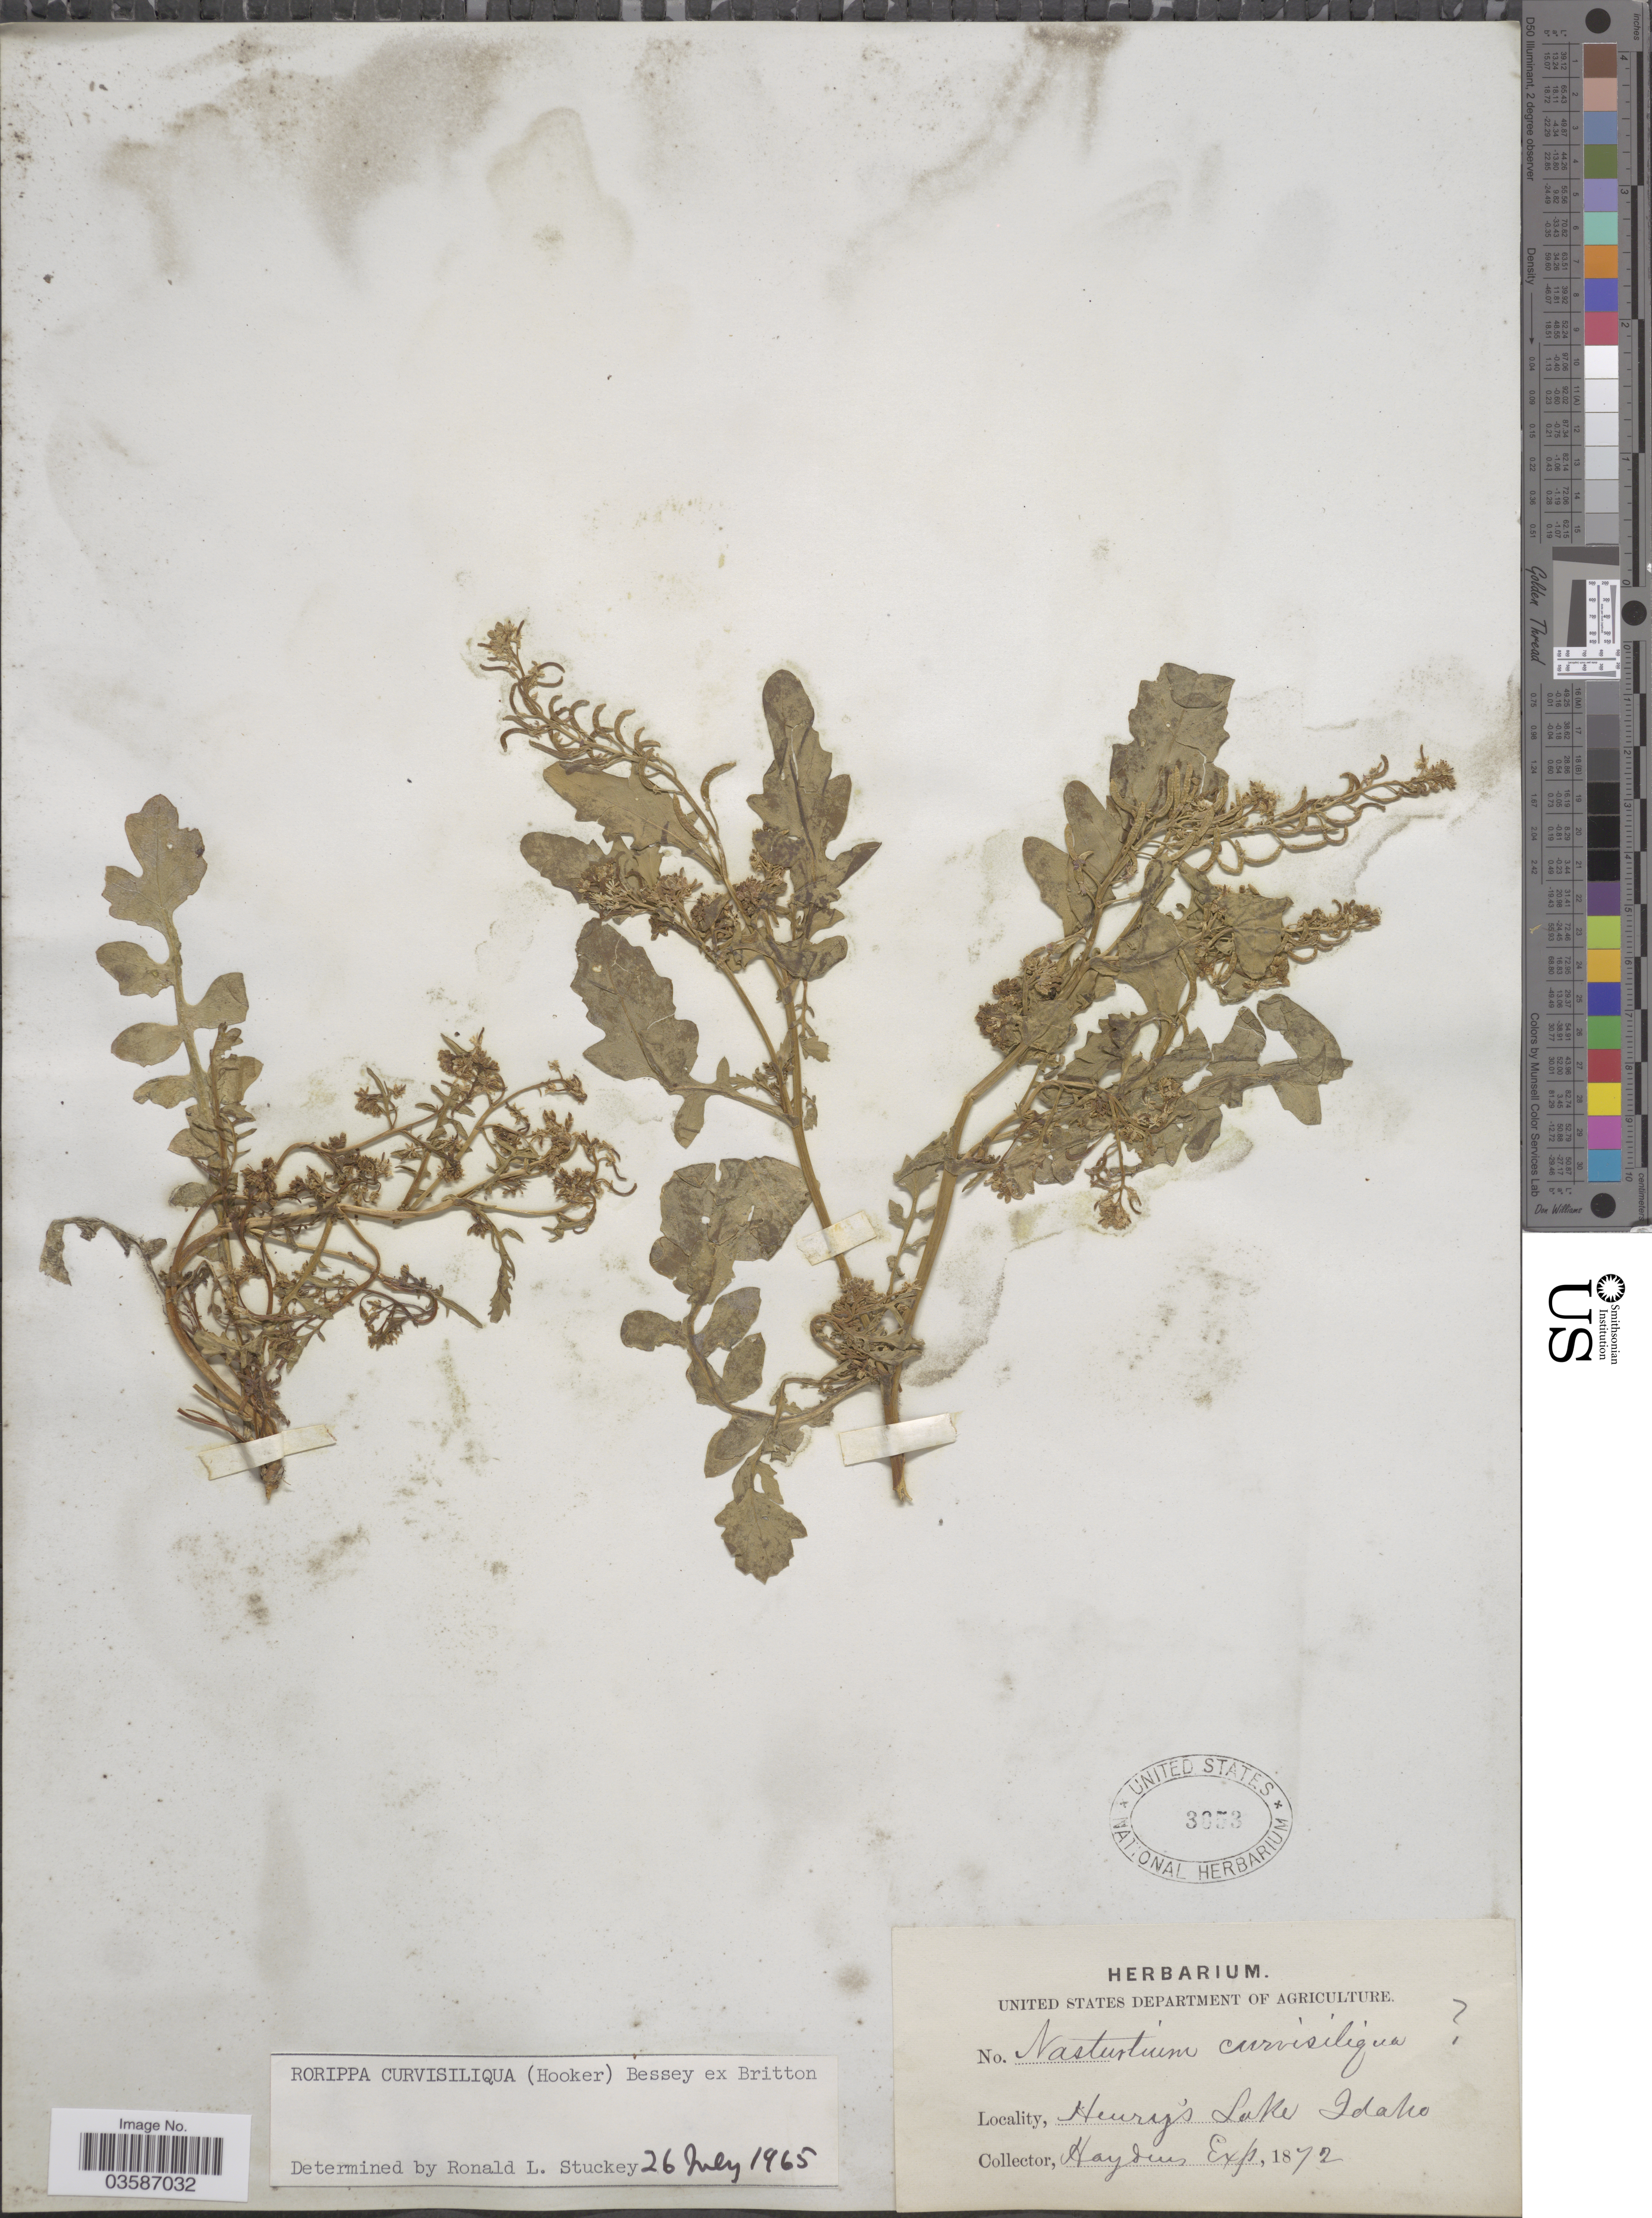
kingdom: Plantae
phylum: Tracheophyta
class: Magnoliopsida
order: Brassicales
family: Brassicaceae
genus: Rorippa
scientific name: Rorippa curvisiliqua var. curvisiliqua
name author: (Hook.) Bessey ex Britton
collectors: -- Hayden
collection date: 1872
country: United States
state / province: Idaho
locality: Henry's Lake.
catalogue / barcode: US 3653